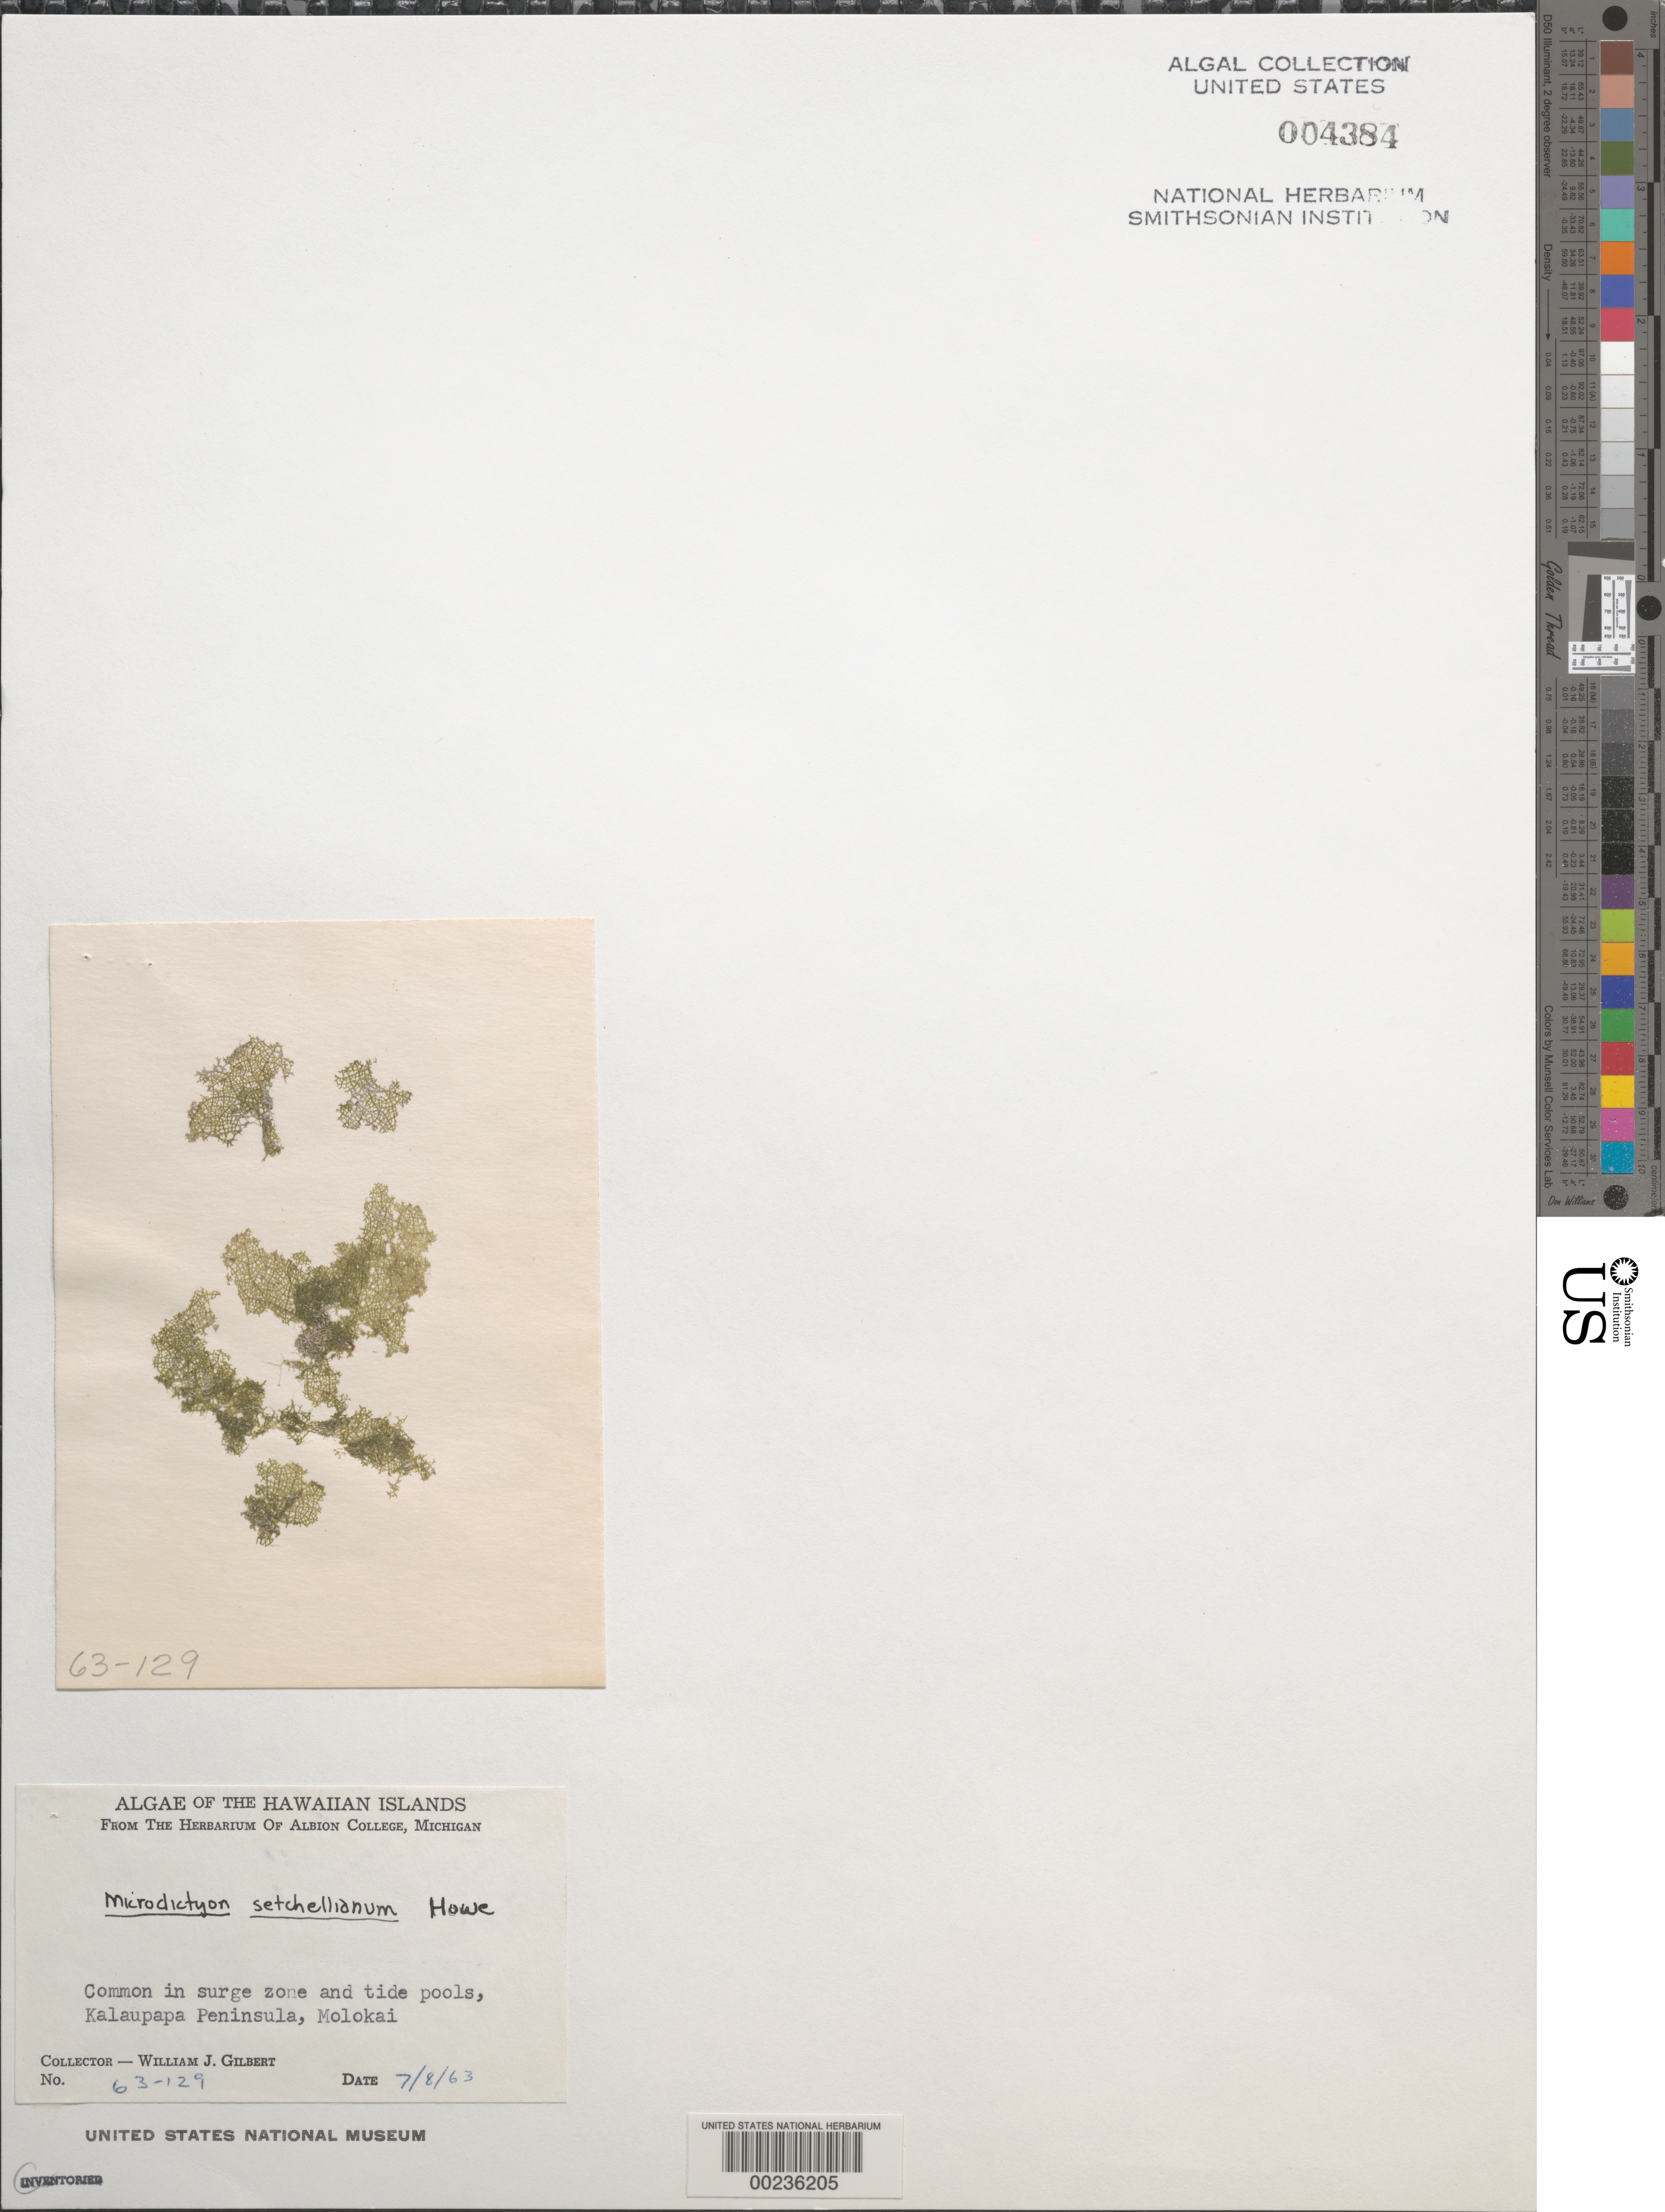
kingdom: Plantae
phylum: Chlorophyta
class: Ulvophyceae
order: Cladophorales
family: Anadyomenaceae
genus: Microdictyon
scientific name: Microdictyon setchellianum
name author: M. Howe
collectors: W. J. Gilbert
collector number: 63-129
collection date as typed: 08 Jul 1963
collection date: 1963-07-08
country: United States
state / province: Hawaii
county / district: Maui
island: Moloka'i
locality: Kalaupapa Peninsula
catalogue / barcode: US 4384